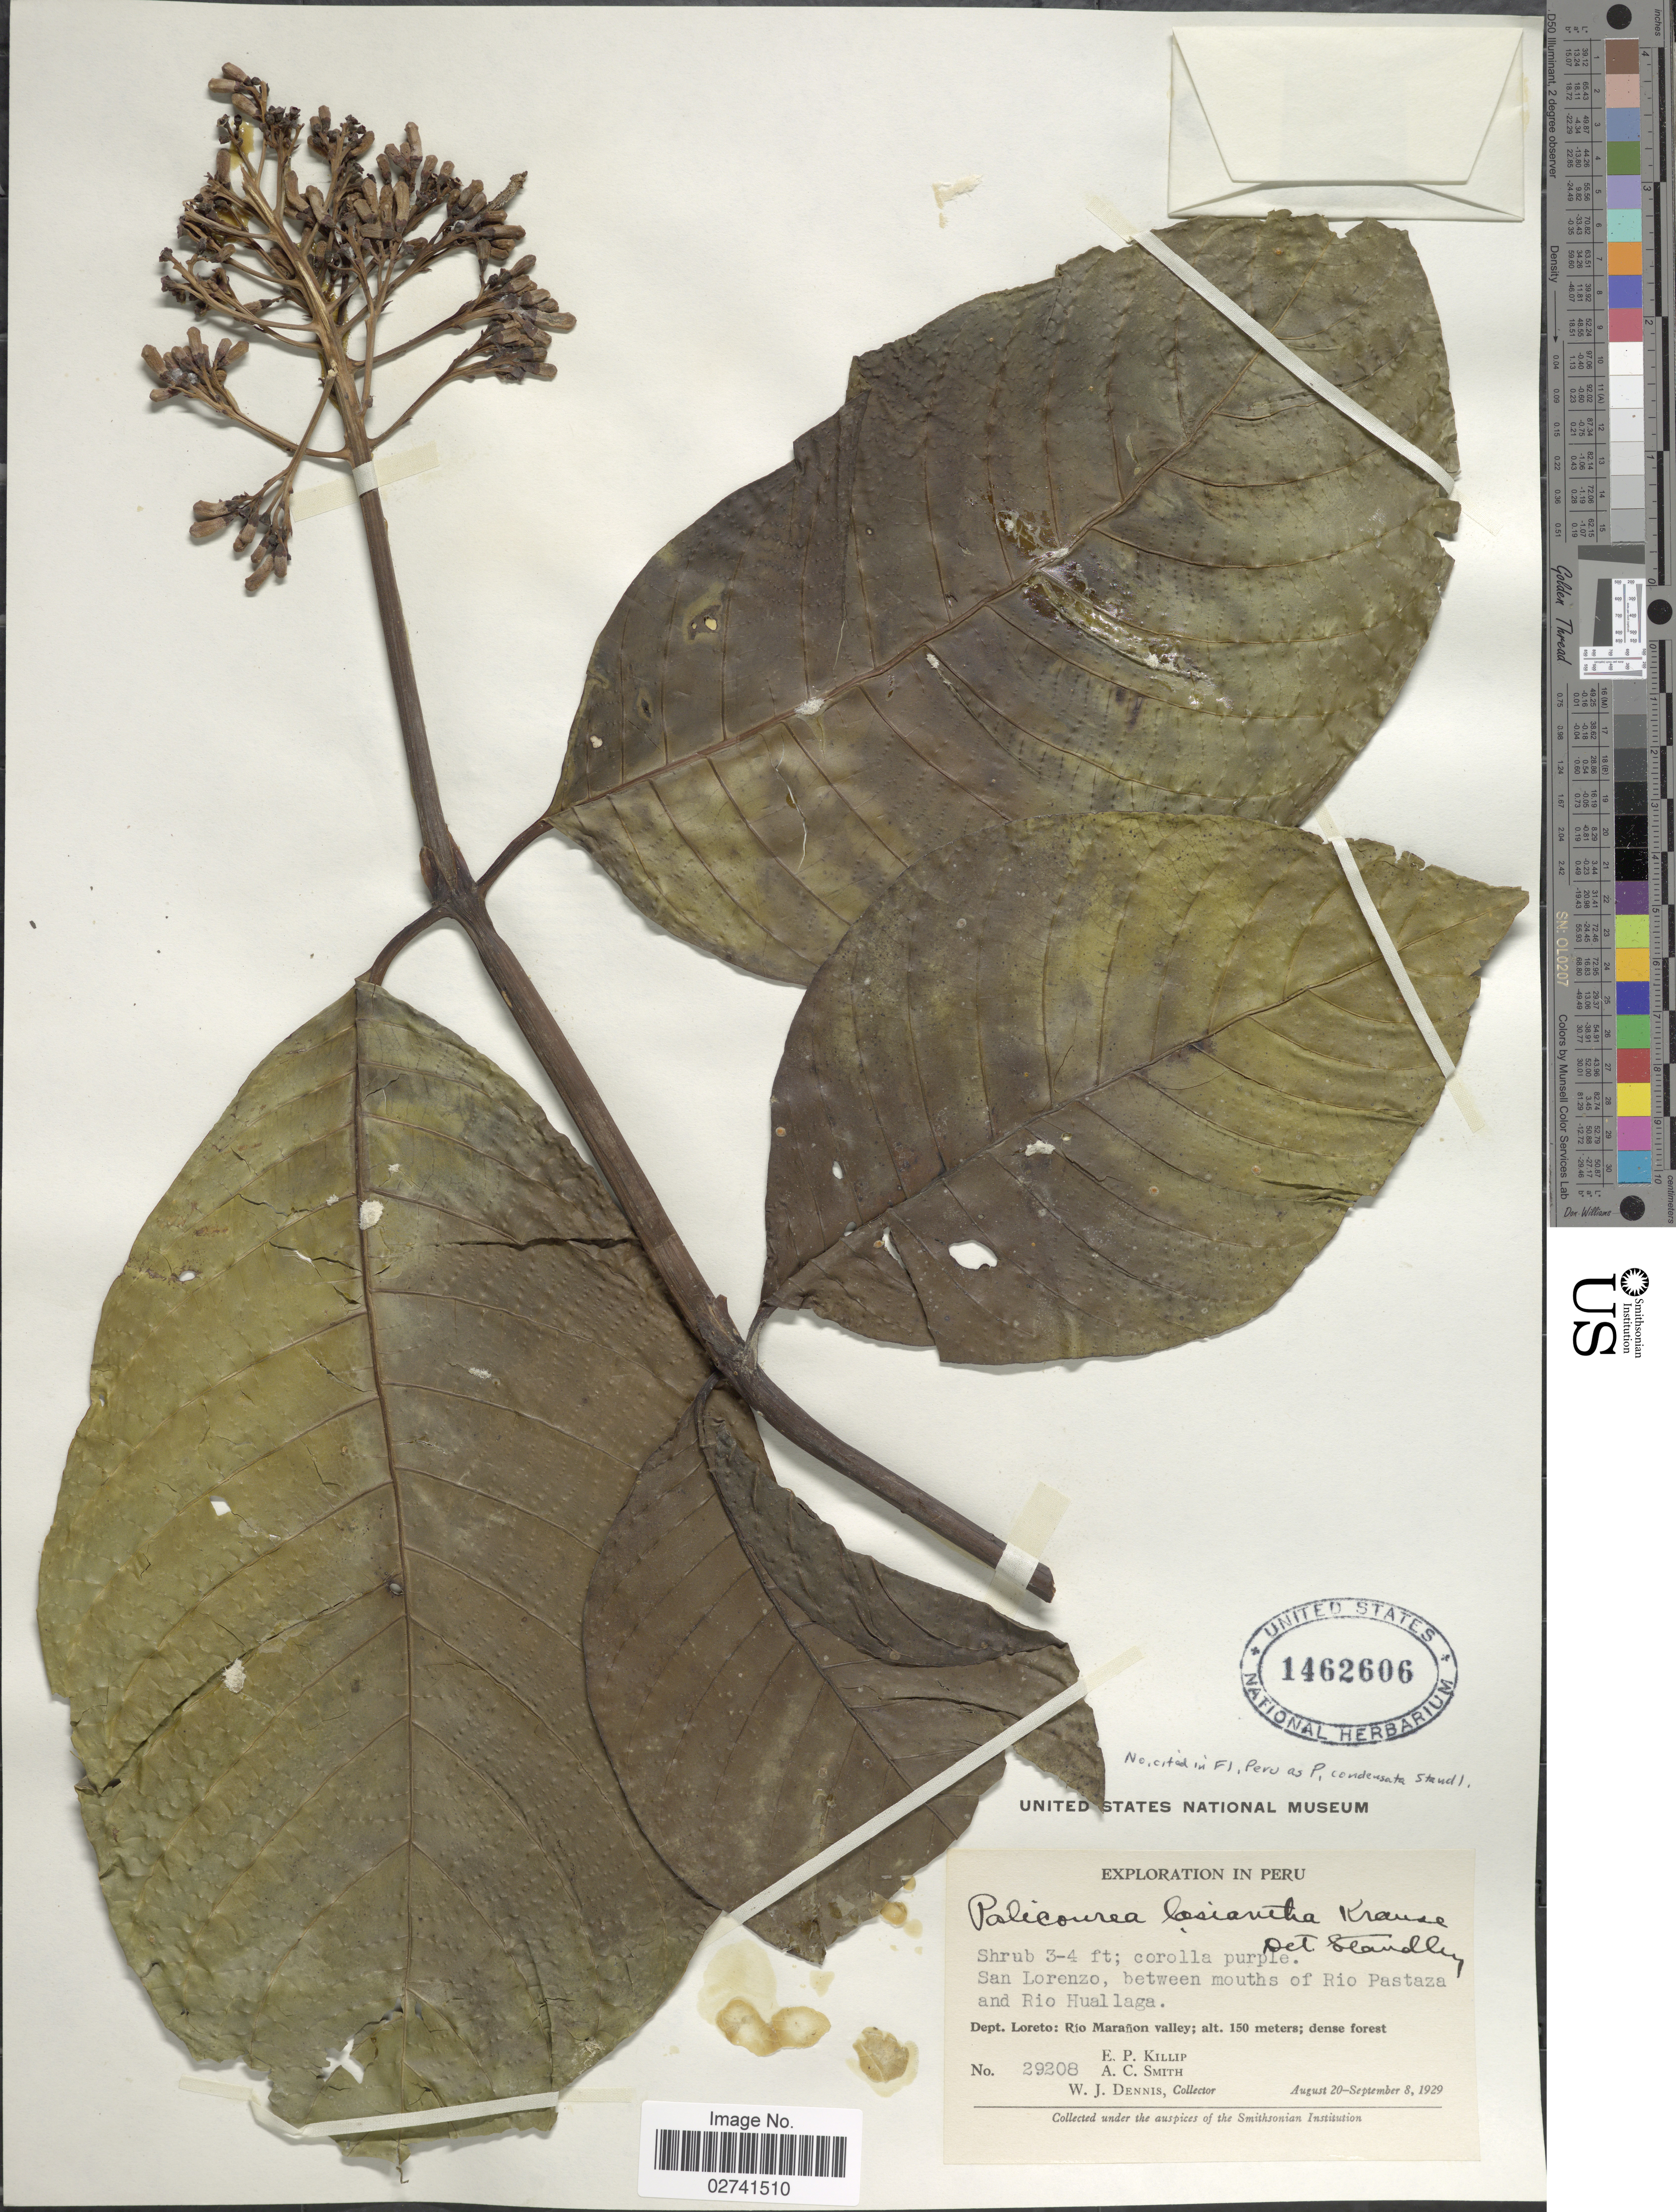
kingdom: Plantae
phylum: Tracheophyta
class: Magnoliopsida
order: Gentianales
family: Rubiaceae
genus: Palicourea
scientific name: Palicourea lasiantha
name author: Krause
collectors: E. P. Killip, A. C. Smith & W. J. Dennis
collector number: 29208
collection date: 1929-08-20/1929-09-08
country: Peru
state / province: Loreto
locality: San Lorenzo, between mouths of Río Pastaza and Rio Huallaga, Dept. Loreto: Río Marañon valley; dense forest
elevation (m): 150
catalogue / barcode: US 1462606